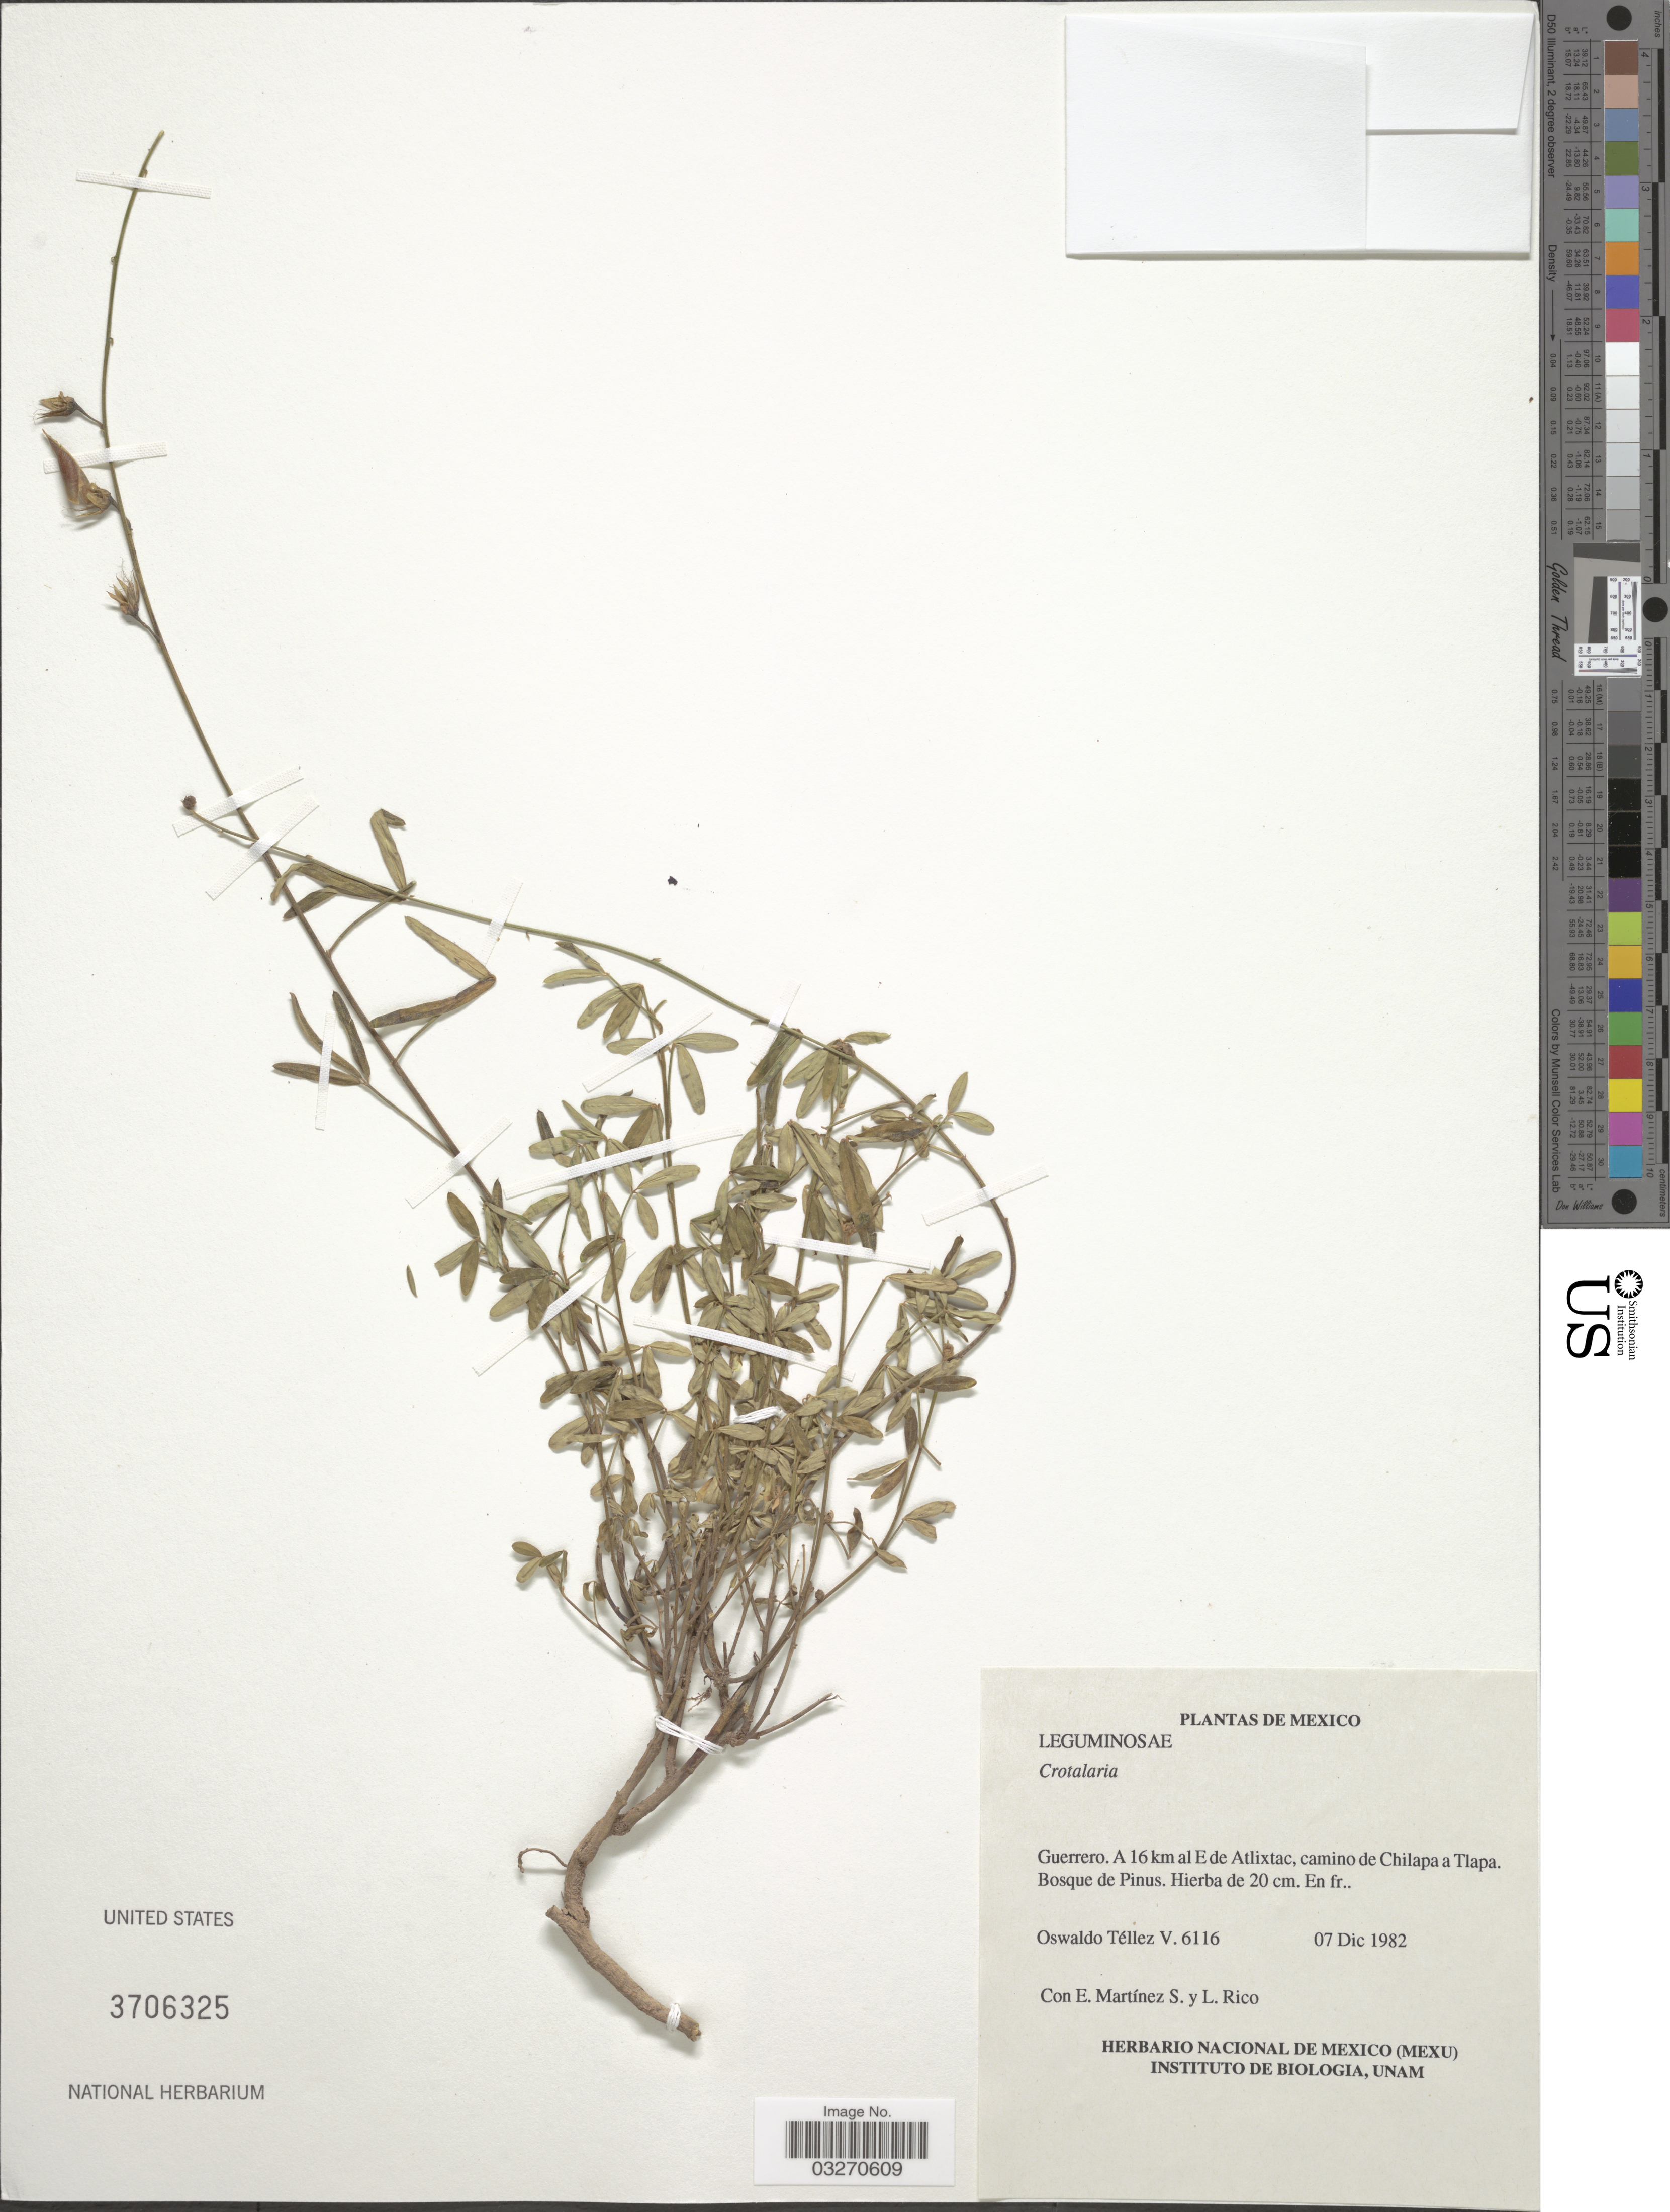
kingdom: Plantae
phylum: Tracheophyta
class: Magnoliopsida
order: Fabales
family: Fabaceae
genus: Crotalaria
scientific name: Crotalaria sp.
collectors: O. Téllez V., E. M. Martínez S. & L. Rico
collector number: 6116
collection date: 1982-12-07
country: Mexico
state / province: Guerrero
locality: A 16 km al E de Atlixtac, camino de Chilapa a Tlapa.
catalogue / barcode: US 3706325